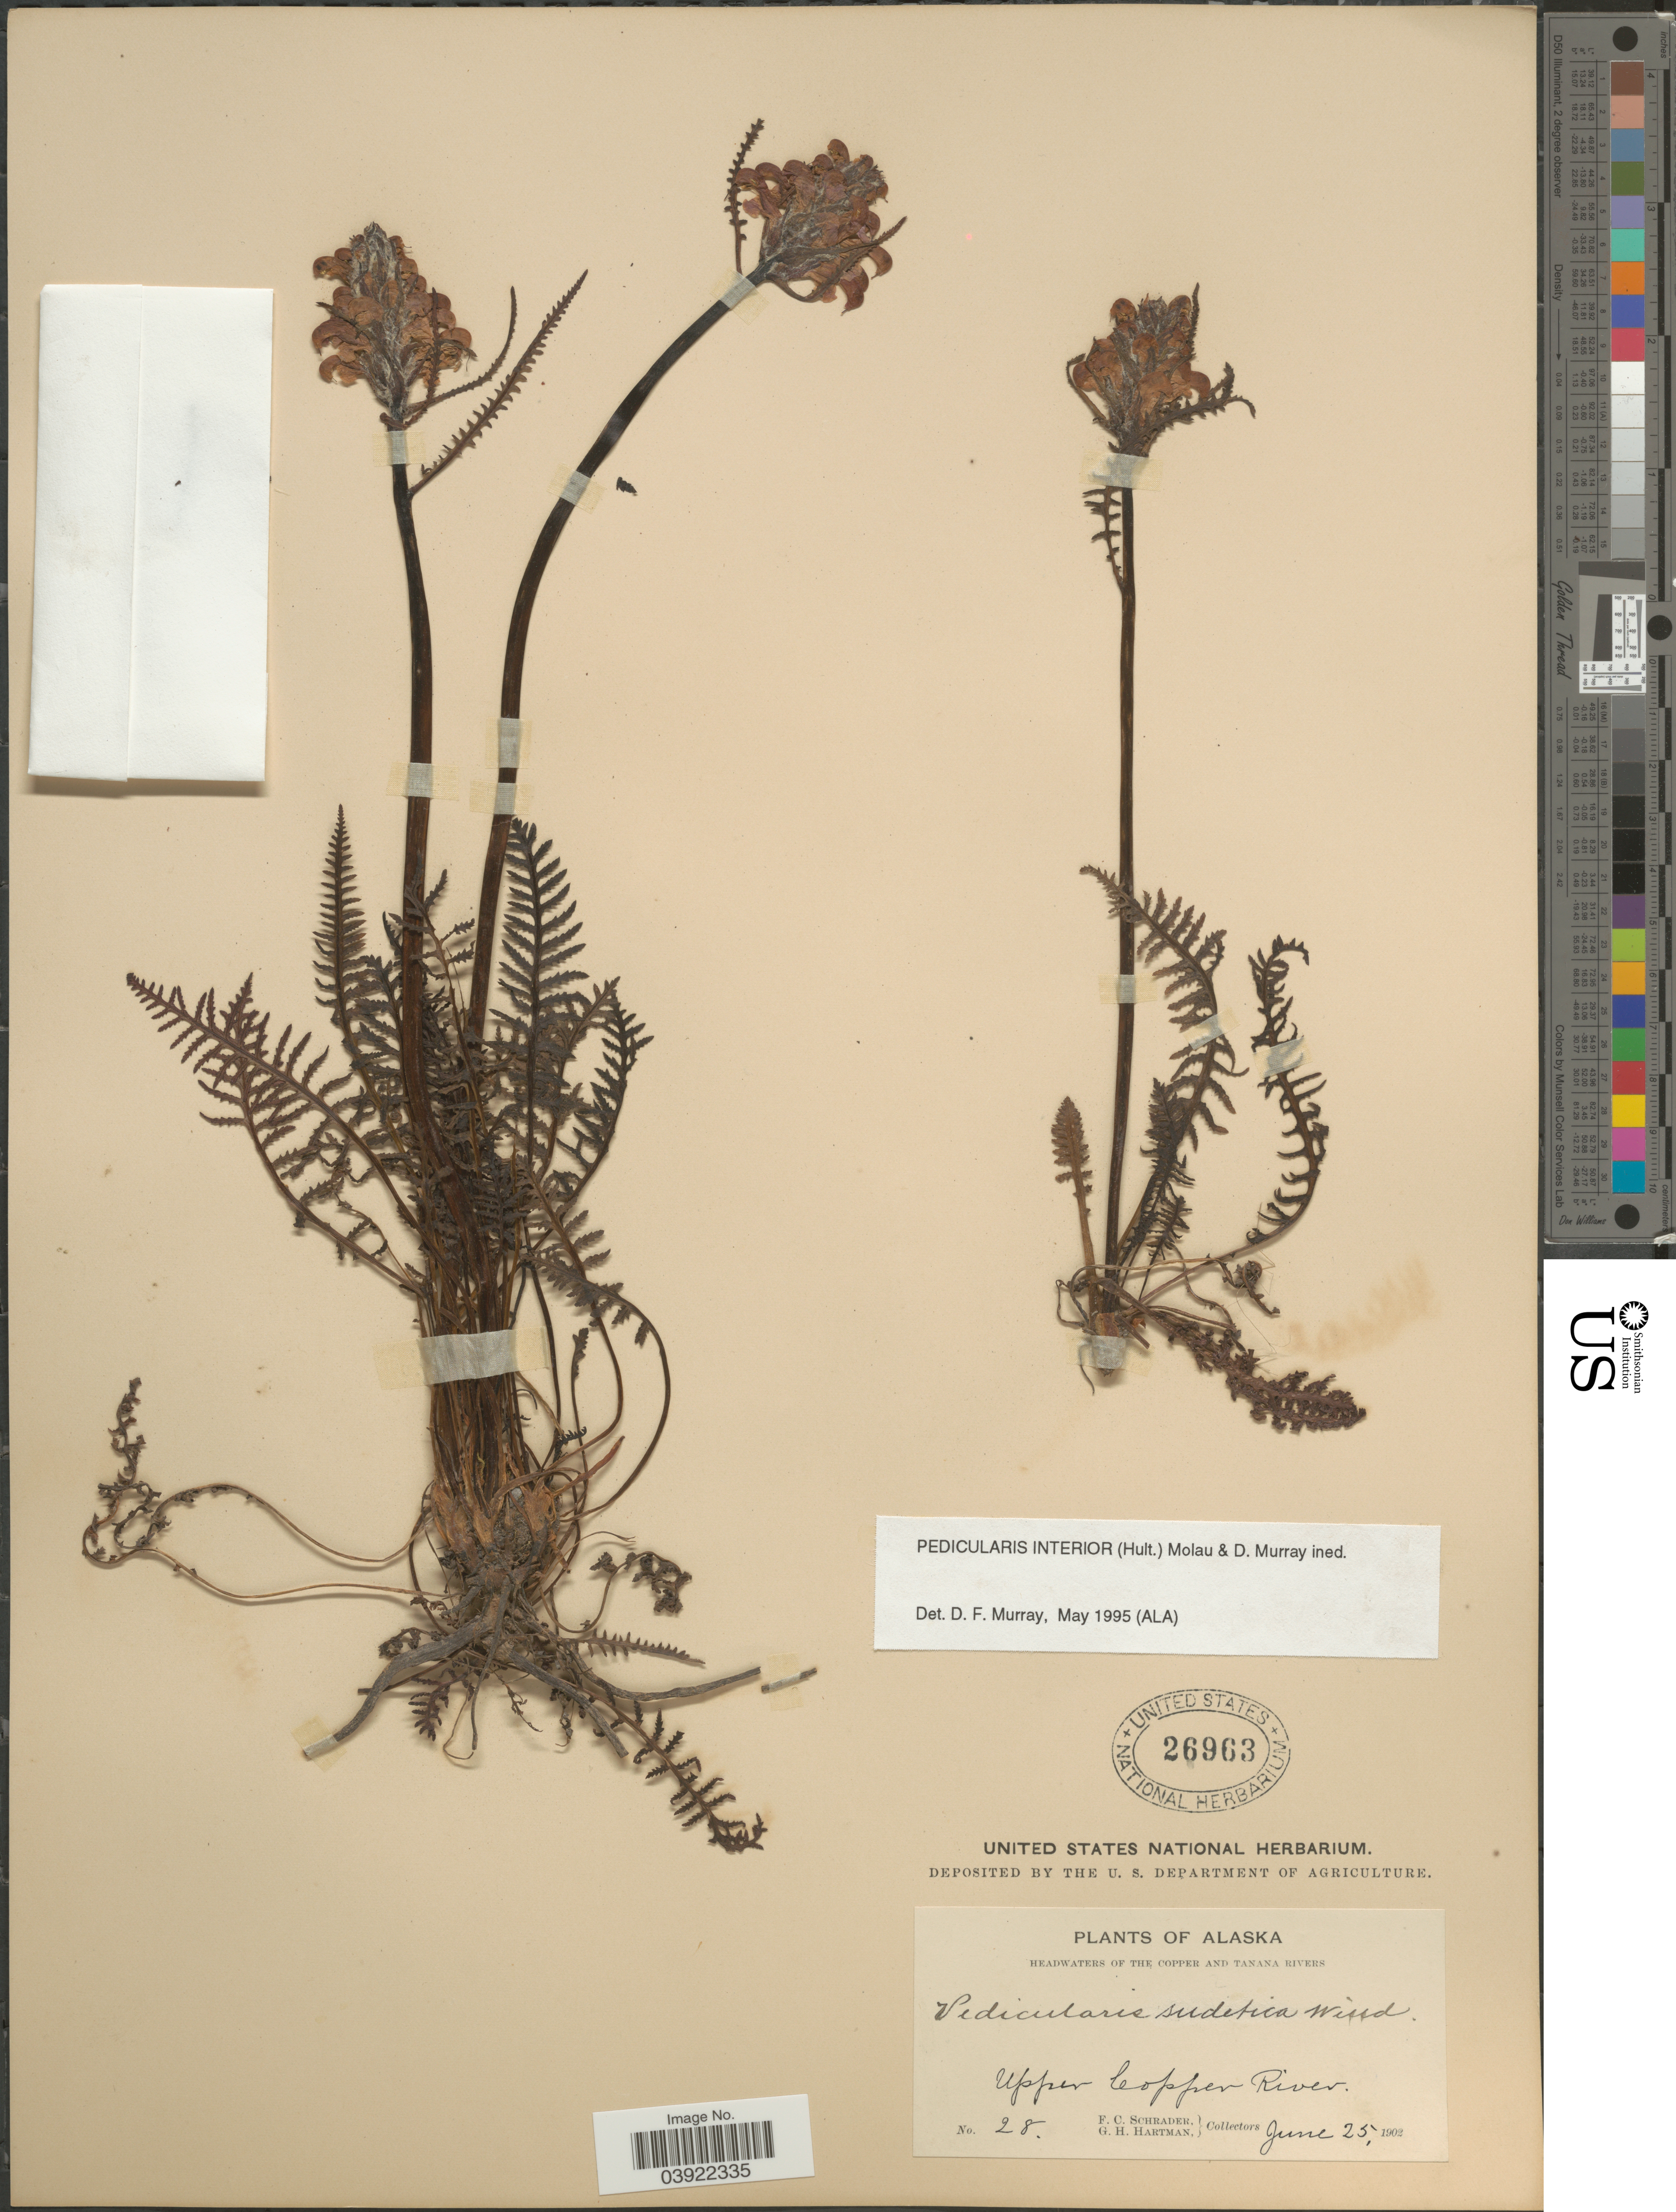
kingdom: Plantae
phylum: Tracheophyta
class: Magnoliopsida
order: Lamiales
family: Orobanchaceae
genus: Pedicularis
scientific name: Pedicularis interior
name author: (Hultén) Molau & D.F. Murray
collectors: F. C. Schrader & G. H. Hartman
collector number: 28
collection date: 1902-06-25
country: United States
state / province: Alaska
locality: Headwaters of the Copper and Tanana Rivers. Upper Copper River.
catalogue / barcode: US 26963